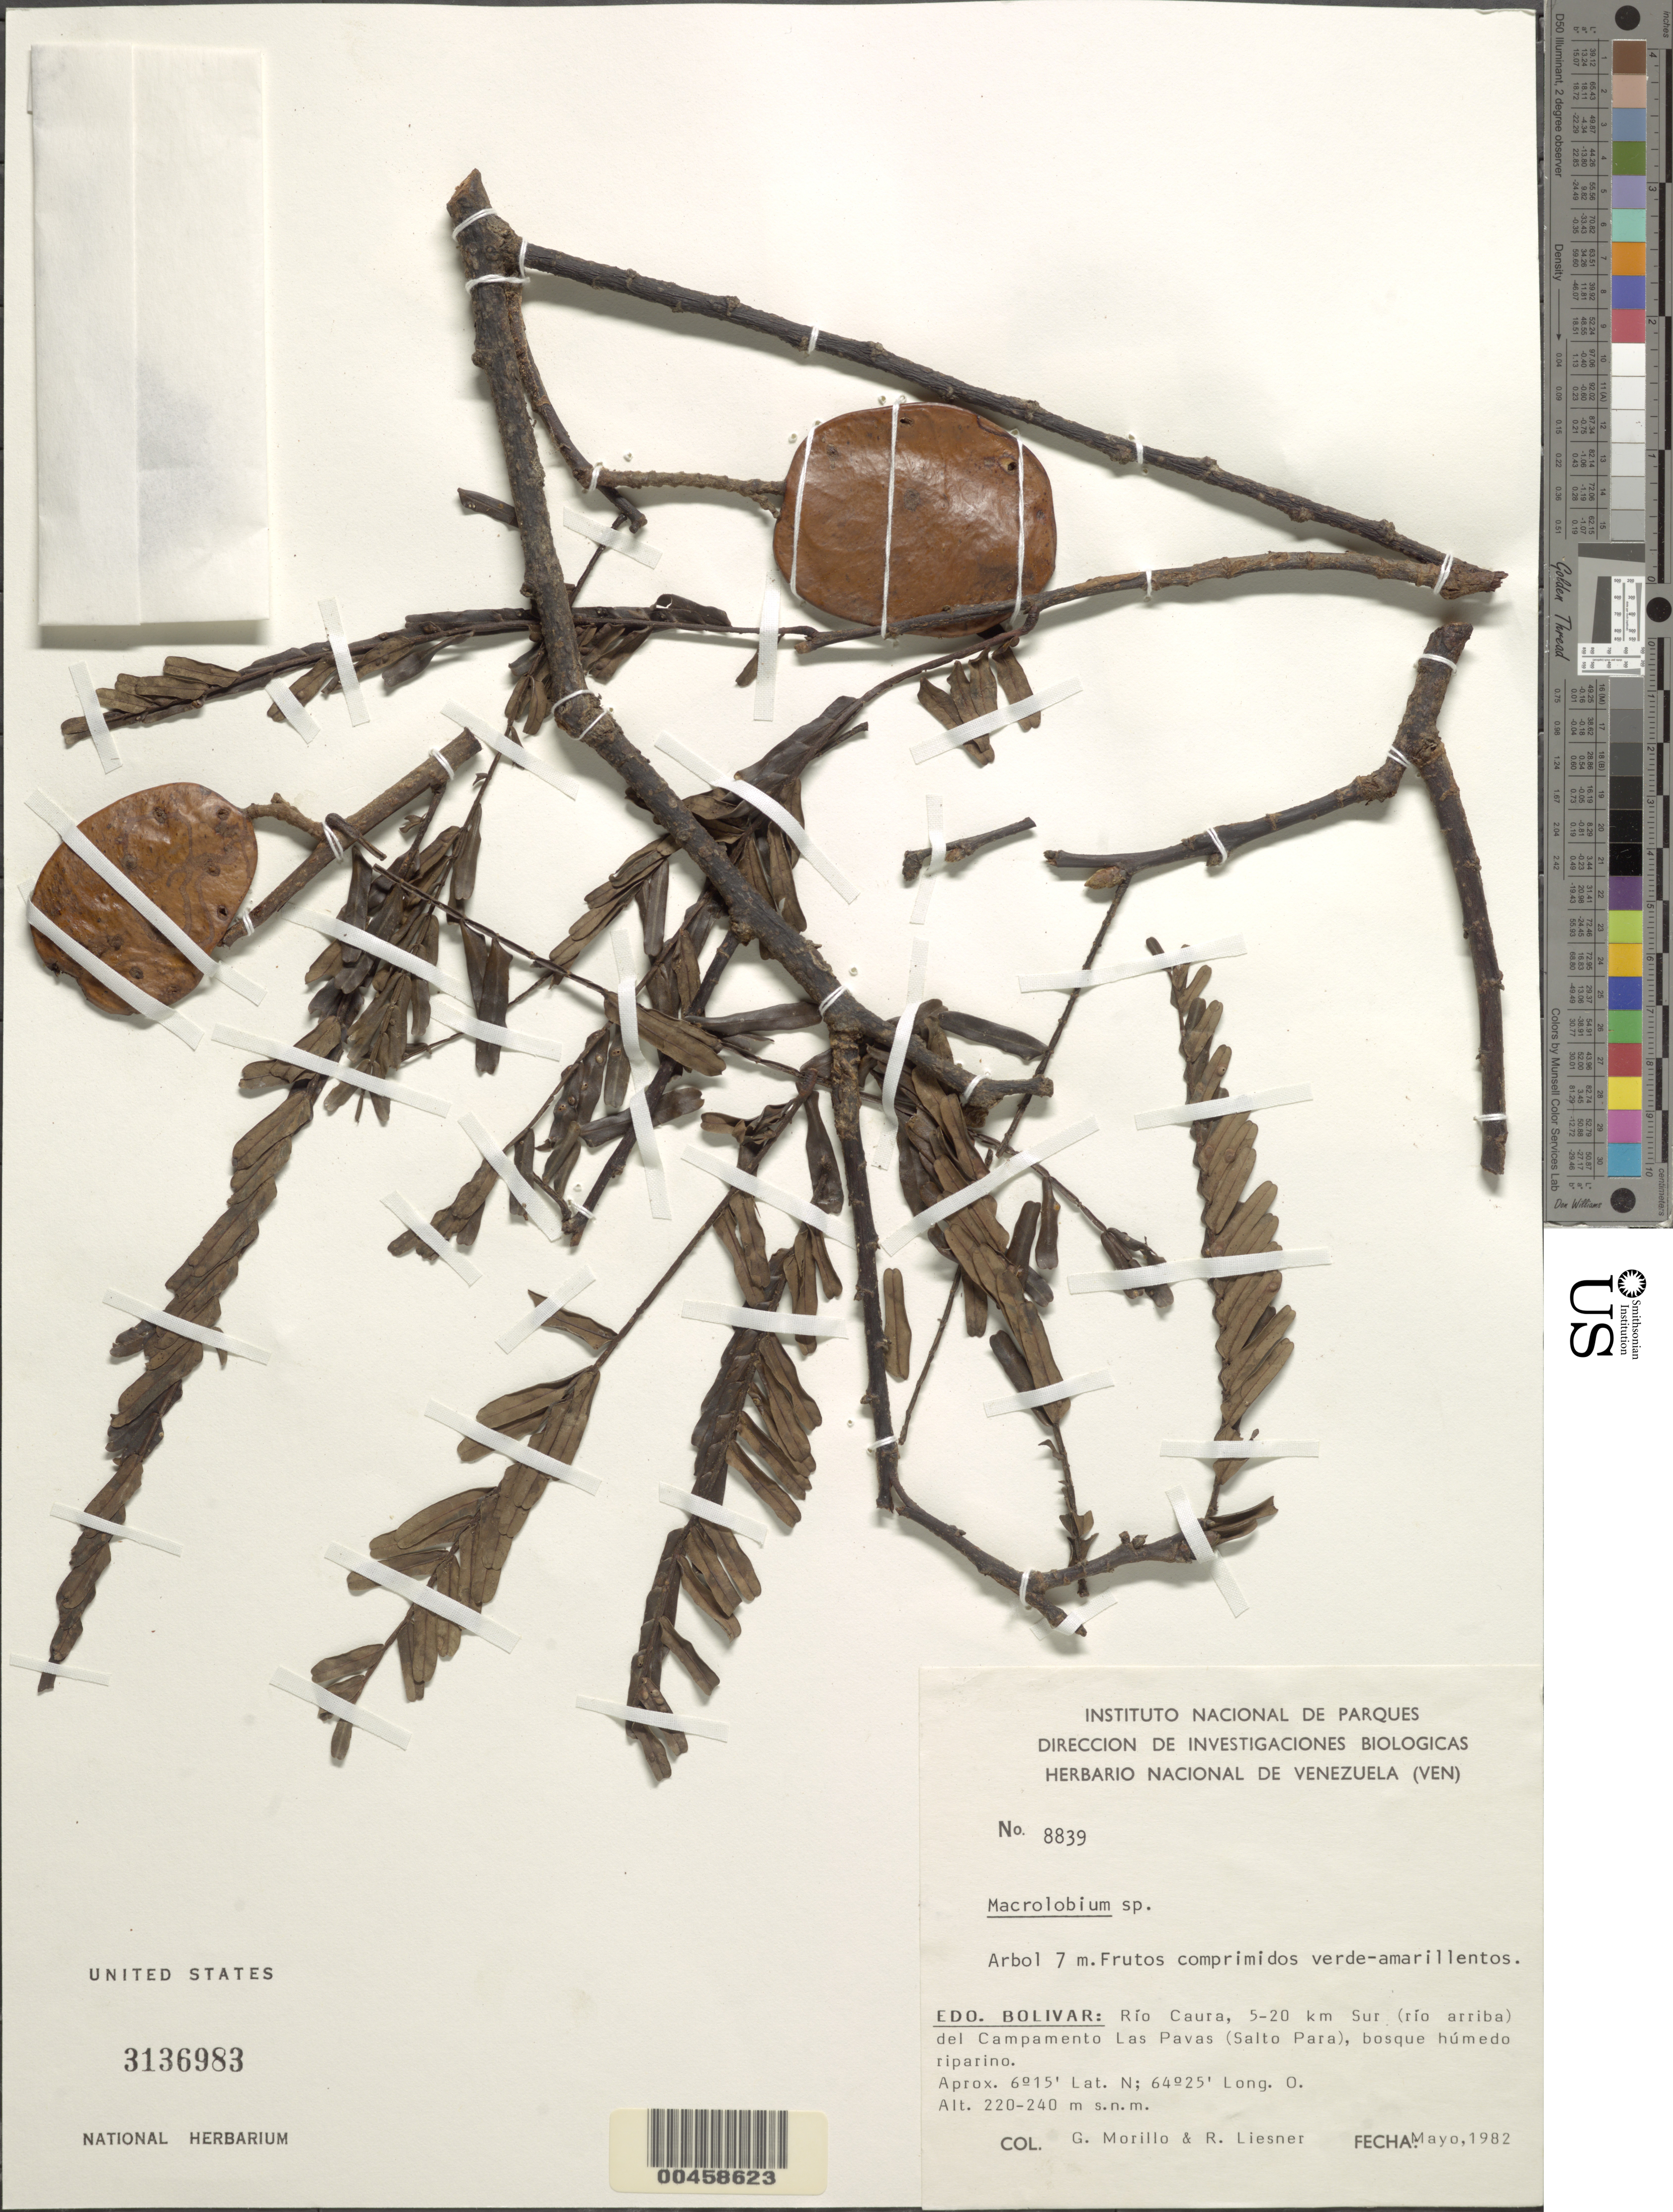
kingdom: Plantae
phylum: Tracheophyta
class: Magnoliopsida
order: Fabales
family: Fabaceae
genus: Macrolobium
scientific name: Macrolobium acaciifolium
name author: (Benth.) Benth.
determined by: Trujillo, A. M.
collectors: G. N. Morillo & R. L. Liesner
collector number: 8839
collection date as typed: May 1982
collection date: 1982-05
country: Venezuela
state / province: Bolivar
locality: Rio caura, 5 - 20 km sur (rio arriba) del campamento las pavas (salto para)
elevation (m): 220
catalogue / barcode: US 3136983